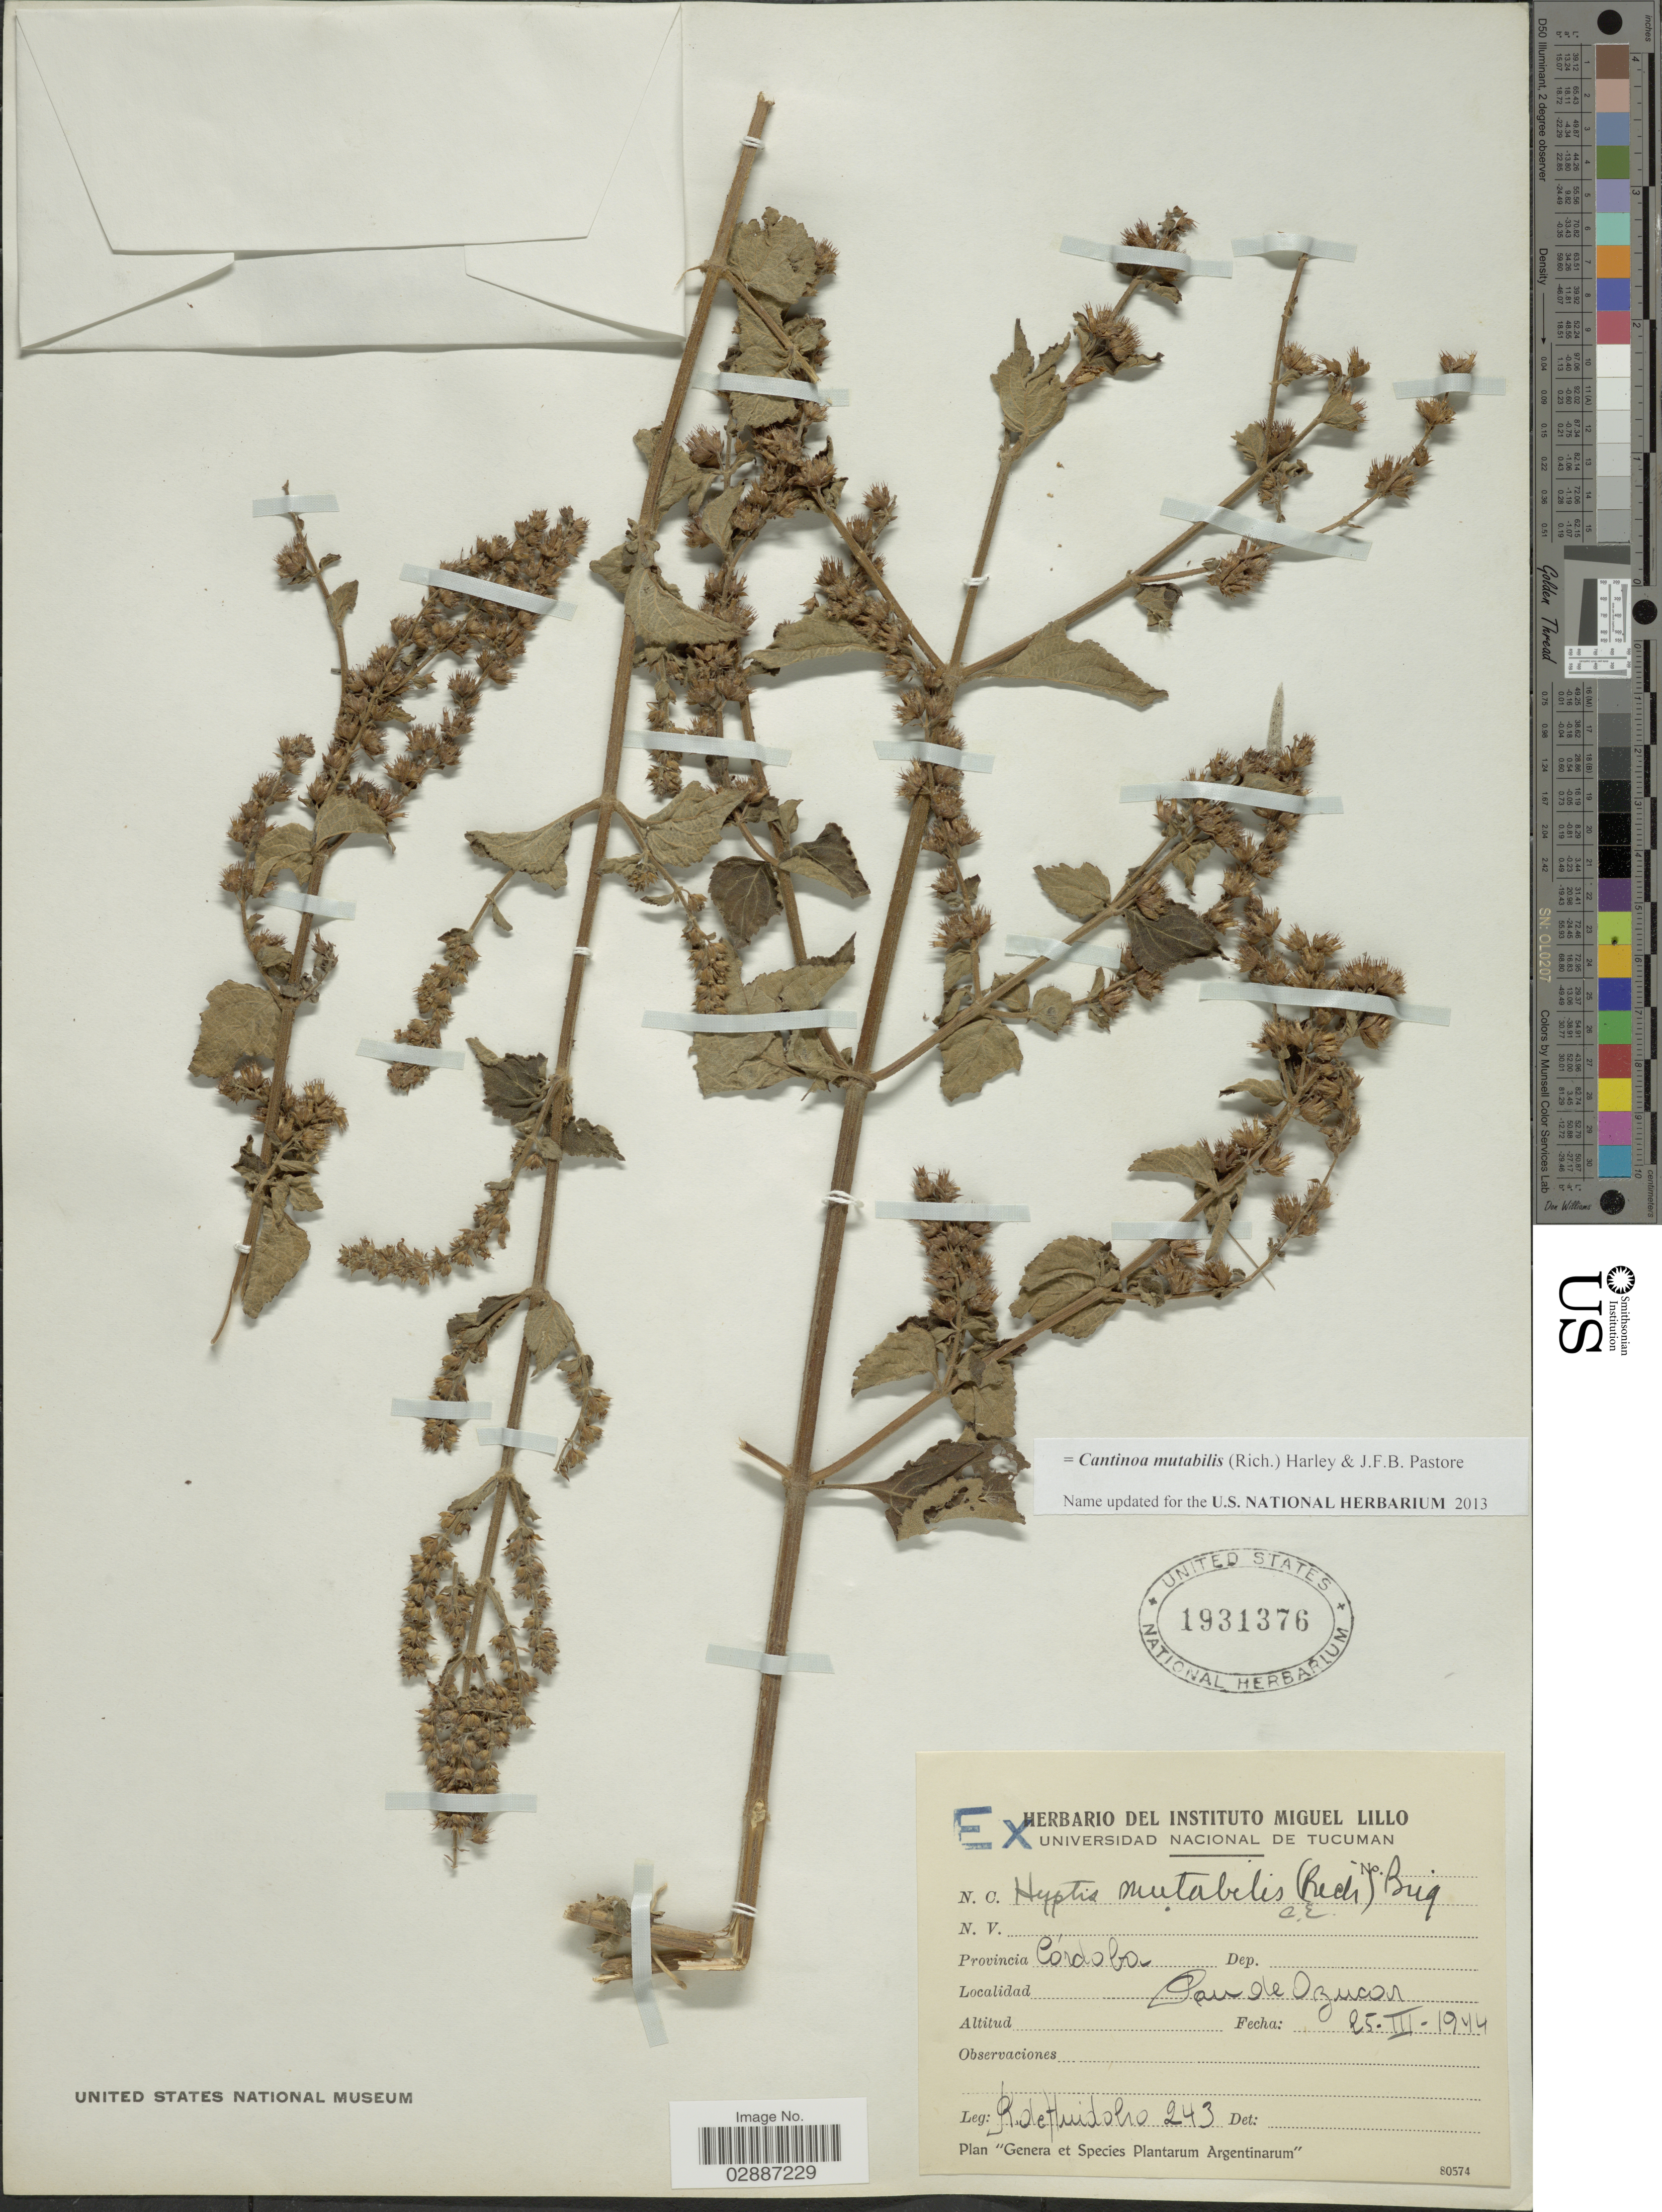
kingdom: Plantae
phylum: Tracheophyta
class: Magnoliopsida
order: Lamiales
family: Lamiaceae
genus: Cantinoa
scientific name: Cantinoa mutabilis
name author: (Epling) Harley & J.F.B. Pastore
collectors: R. Huidoho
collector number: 243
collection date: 1944-03-25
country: Argentina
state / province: Cordoba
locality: Pan de Azucar.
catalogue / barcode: US 1931376